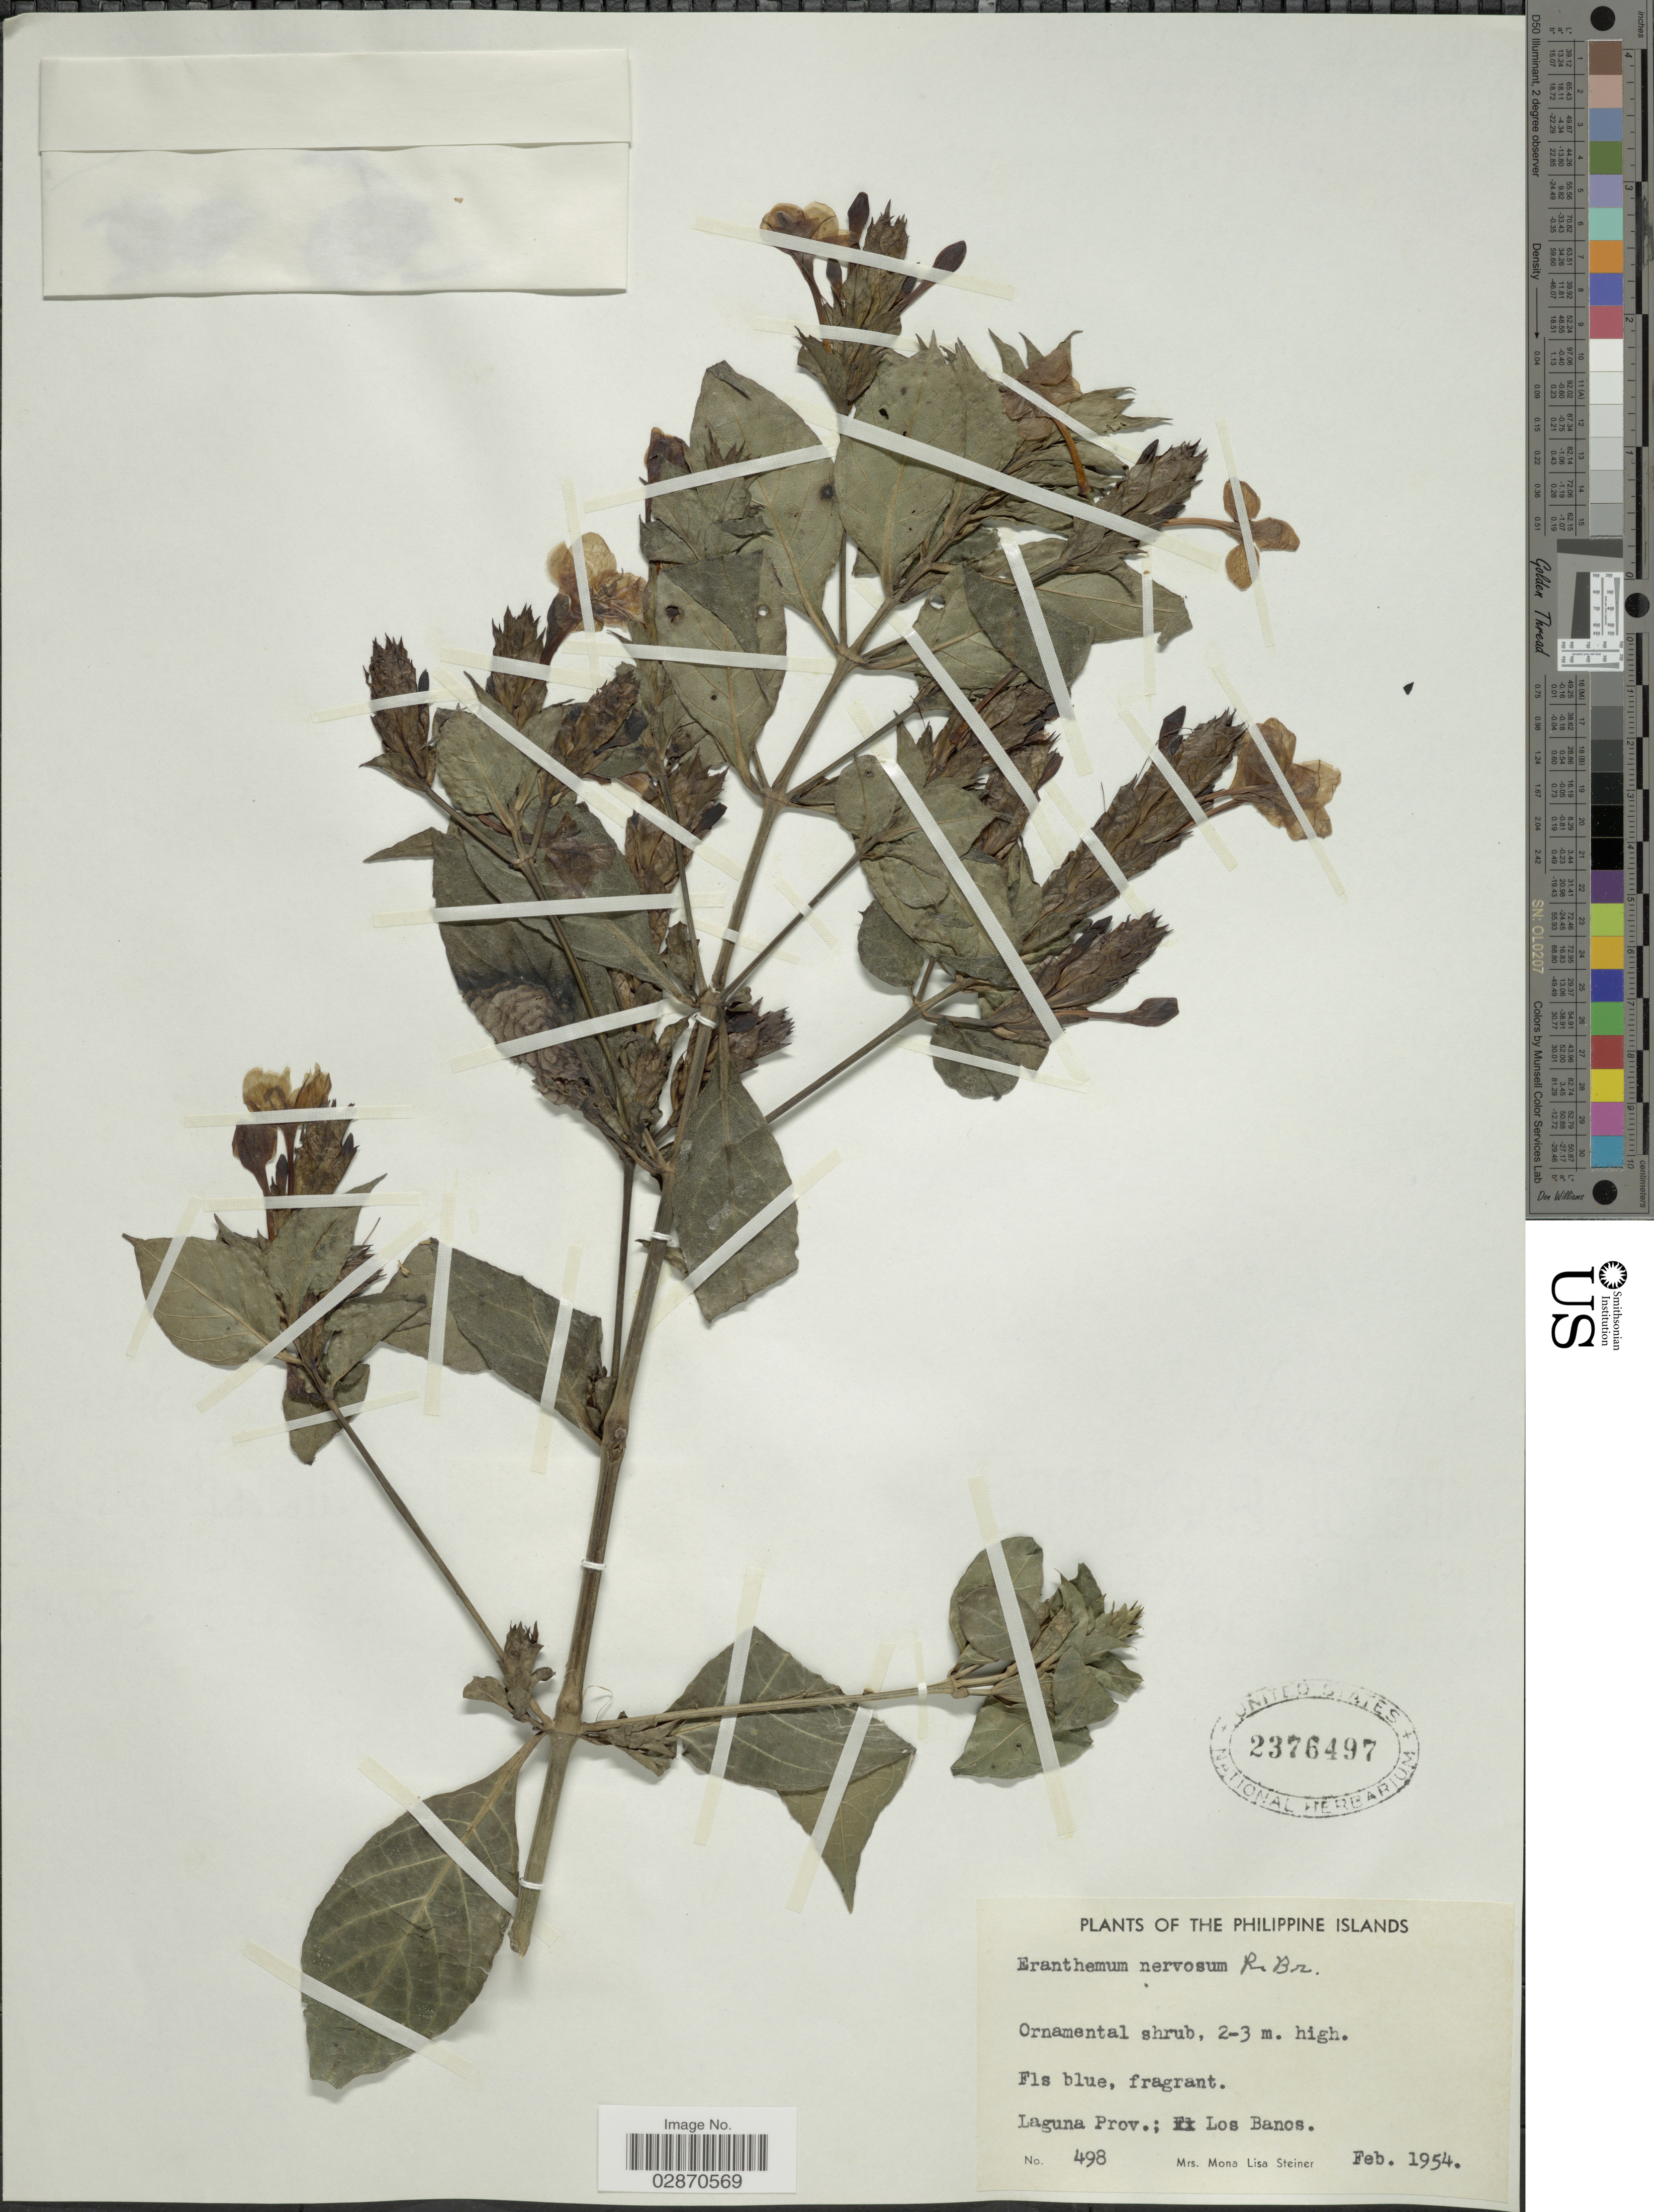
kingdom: Plantae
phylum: Tracheophyta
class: Magnoliopsida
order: Lamiales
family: Acanthaceae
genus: Pseuderanthemum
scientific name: Pseuderanthemum curtatum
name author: Merr.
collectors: M. Steiner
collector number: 498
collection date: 1954-02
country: Philippines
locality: Philippine Islands. Laguna Prov.; Los Banos.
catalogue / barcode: US 2376497